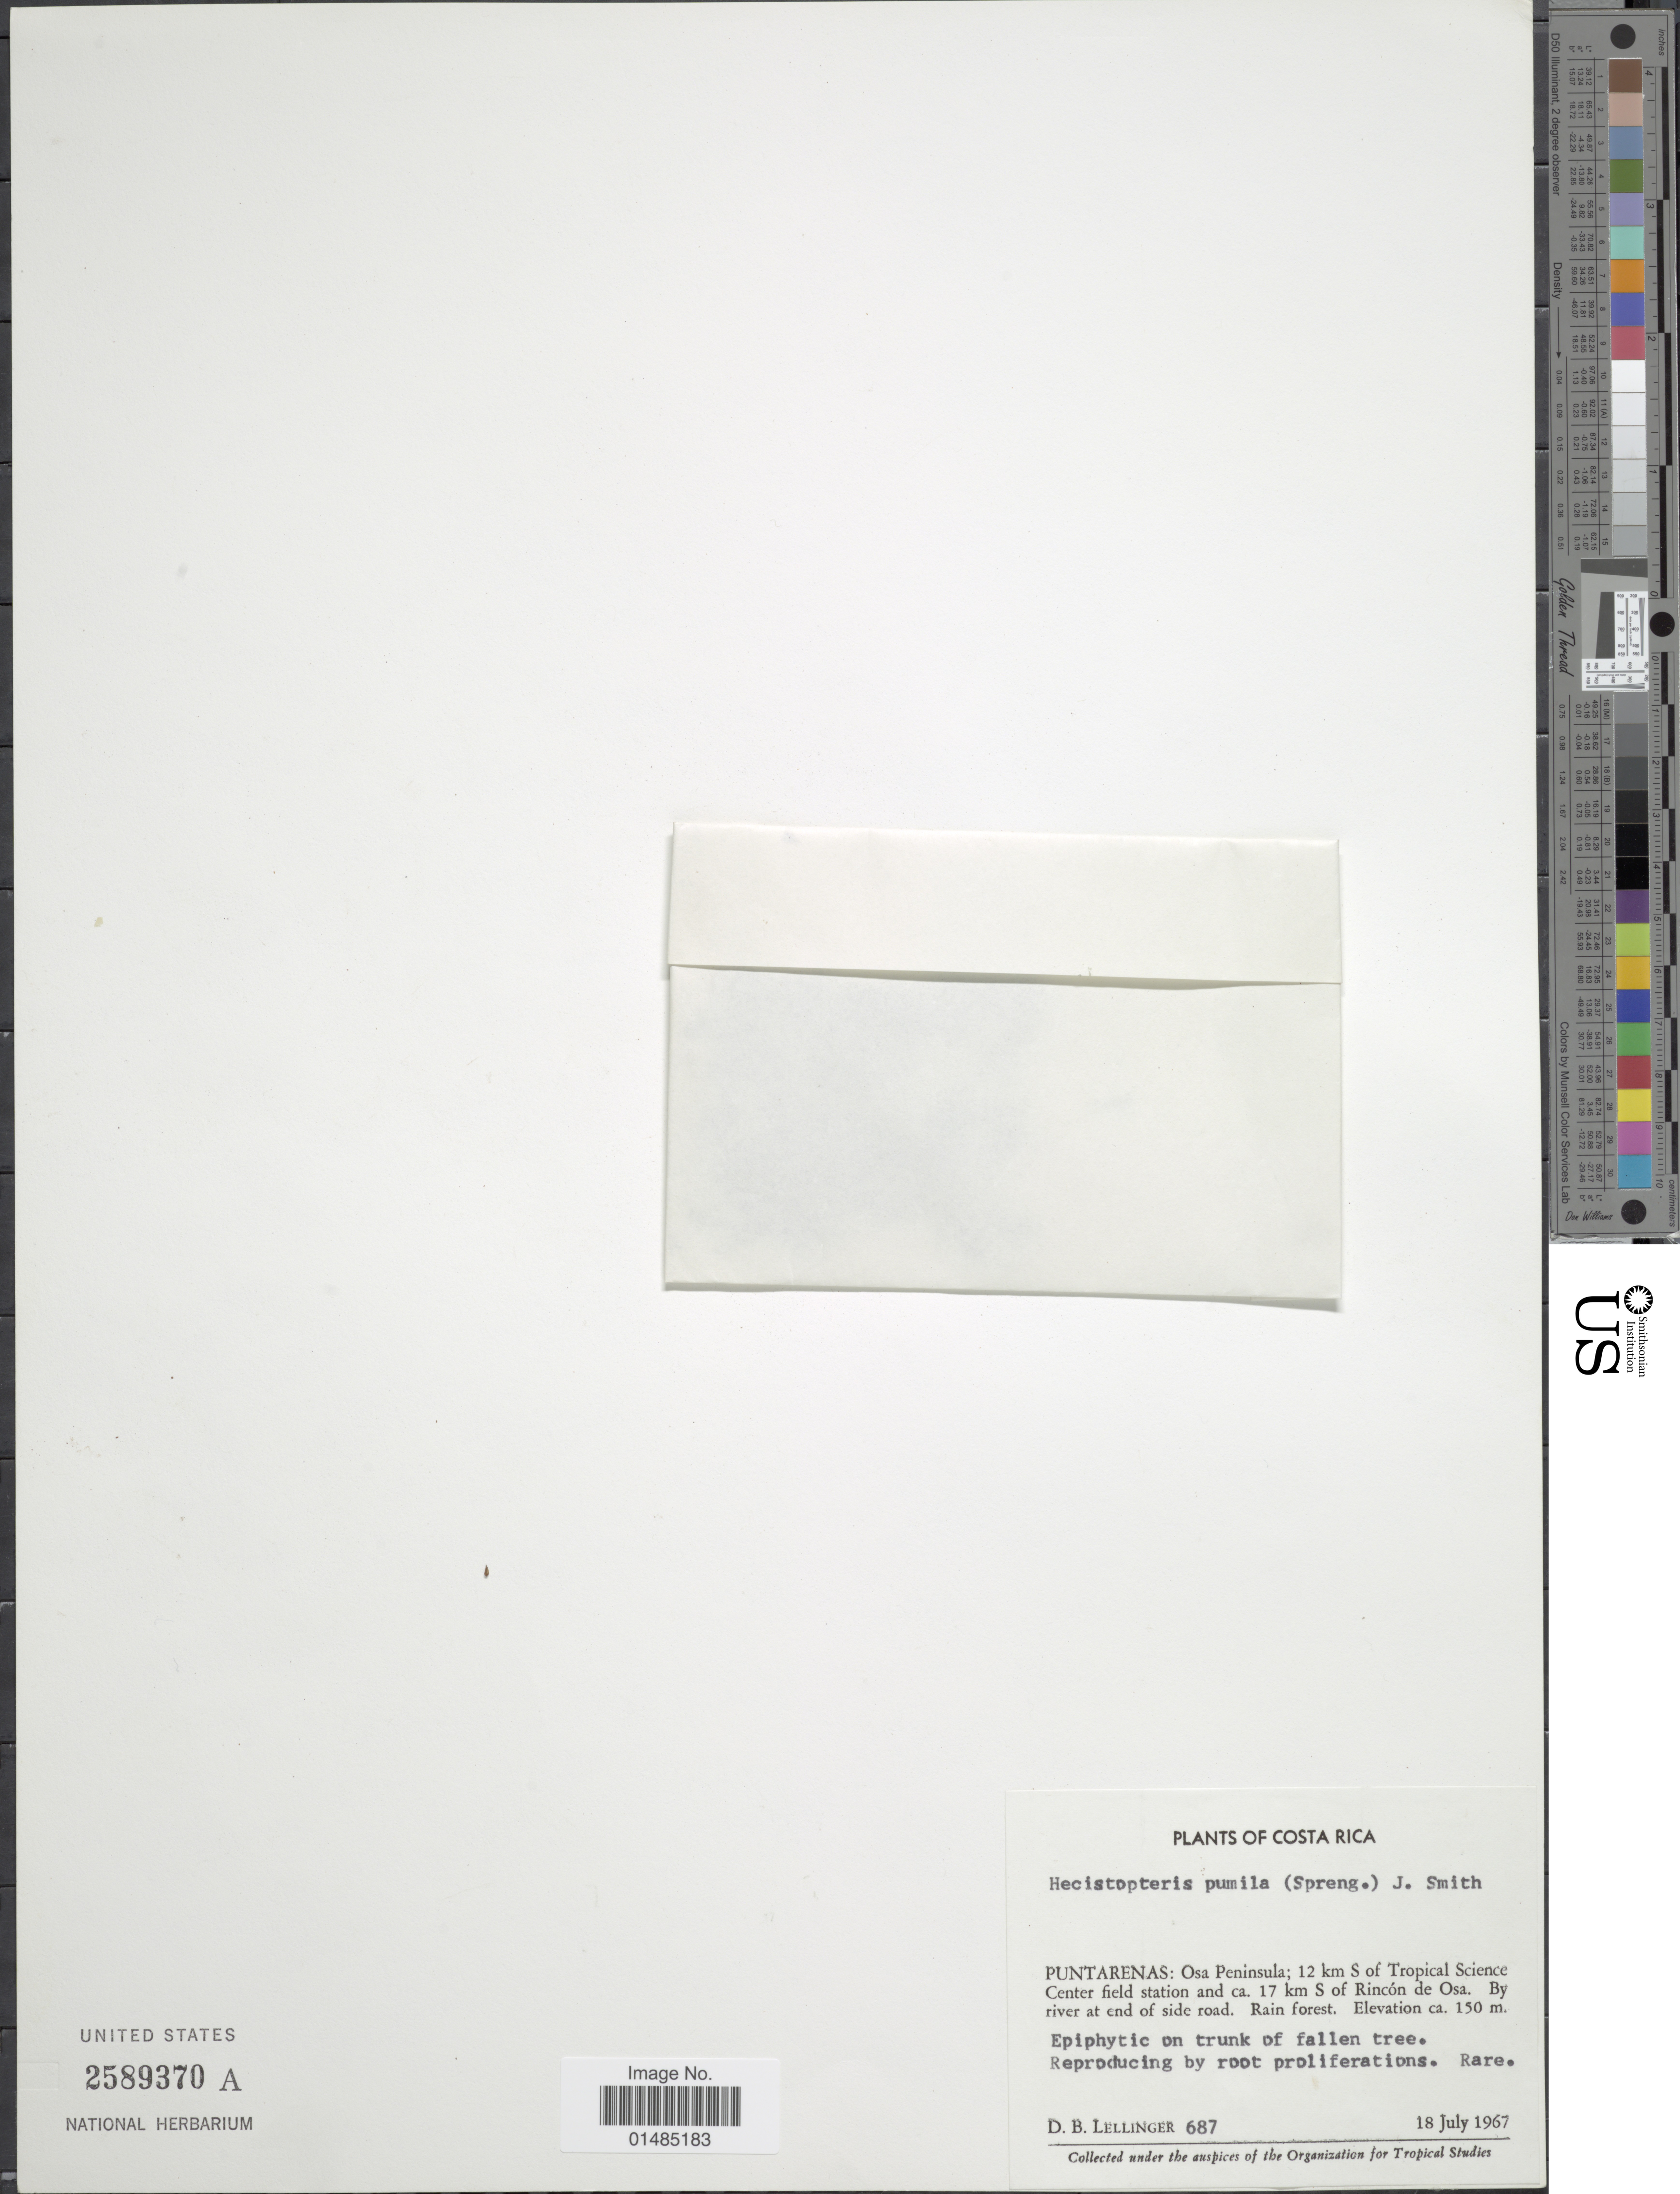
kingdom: Plantae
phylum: Tracheophyta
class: Polypodiopsida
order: Polypodiales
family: Pteridaceae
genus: Hecistopteris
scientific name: Hecistopteris pumila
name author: Christ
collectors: D. B. Lellinger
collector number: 687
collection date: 1967-07-18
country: Costa Rica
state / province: Puntarenas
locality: Osa Peninsula; 12 km S of Tropical Science Center field station and ca. 17 km S of Rincón de Osa. By river at end of side road.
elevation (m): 150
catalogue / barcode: US 2589370A